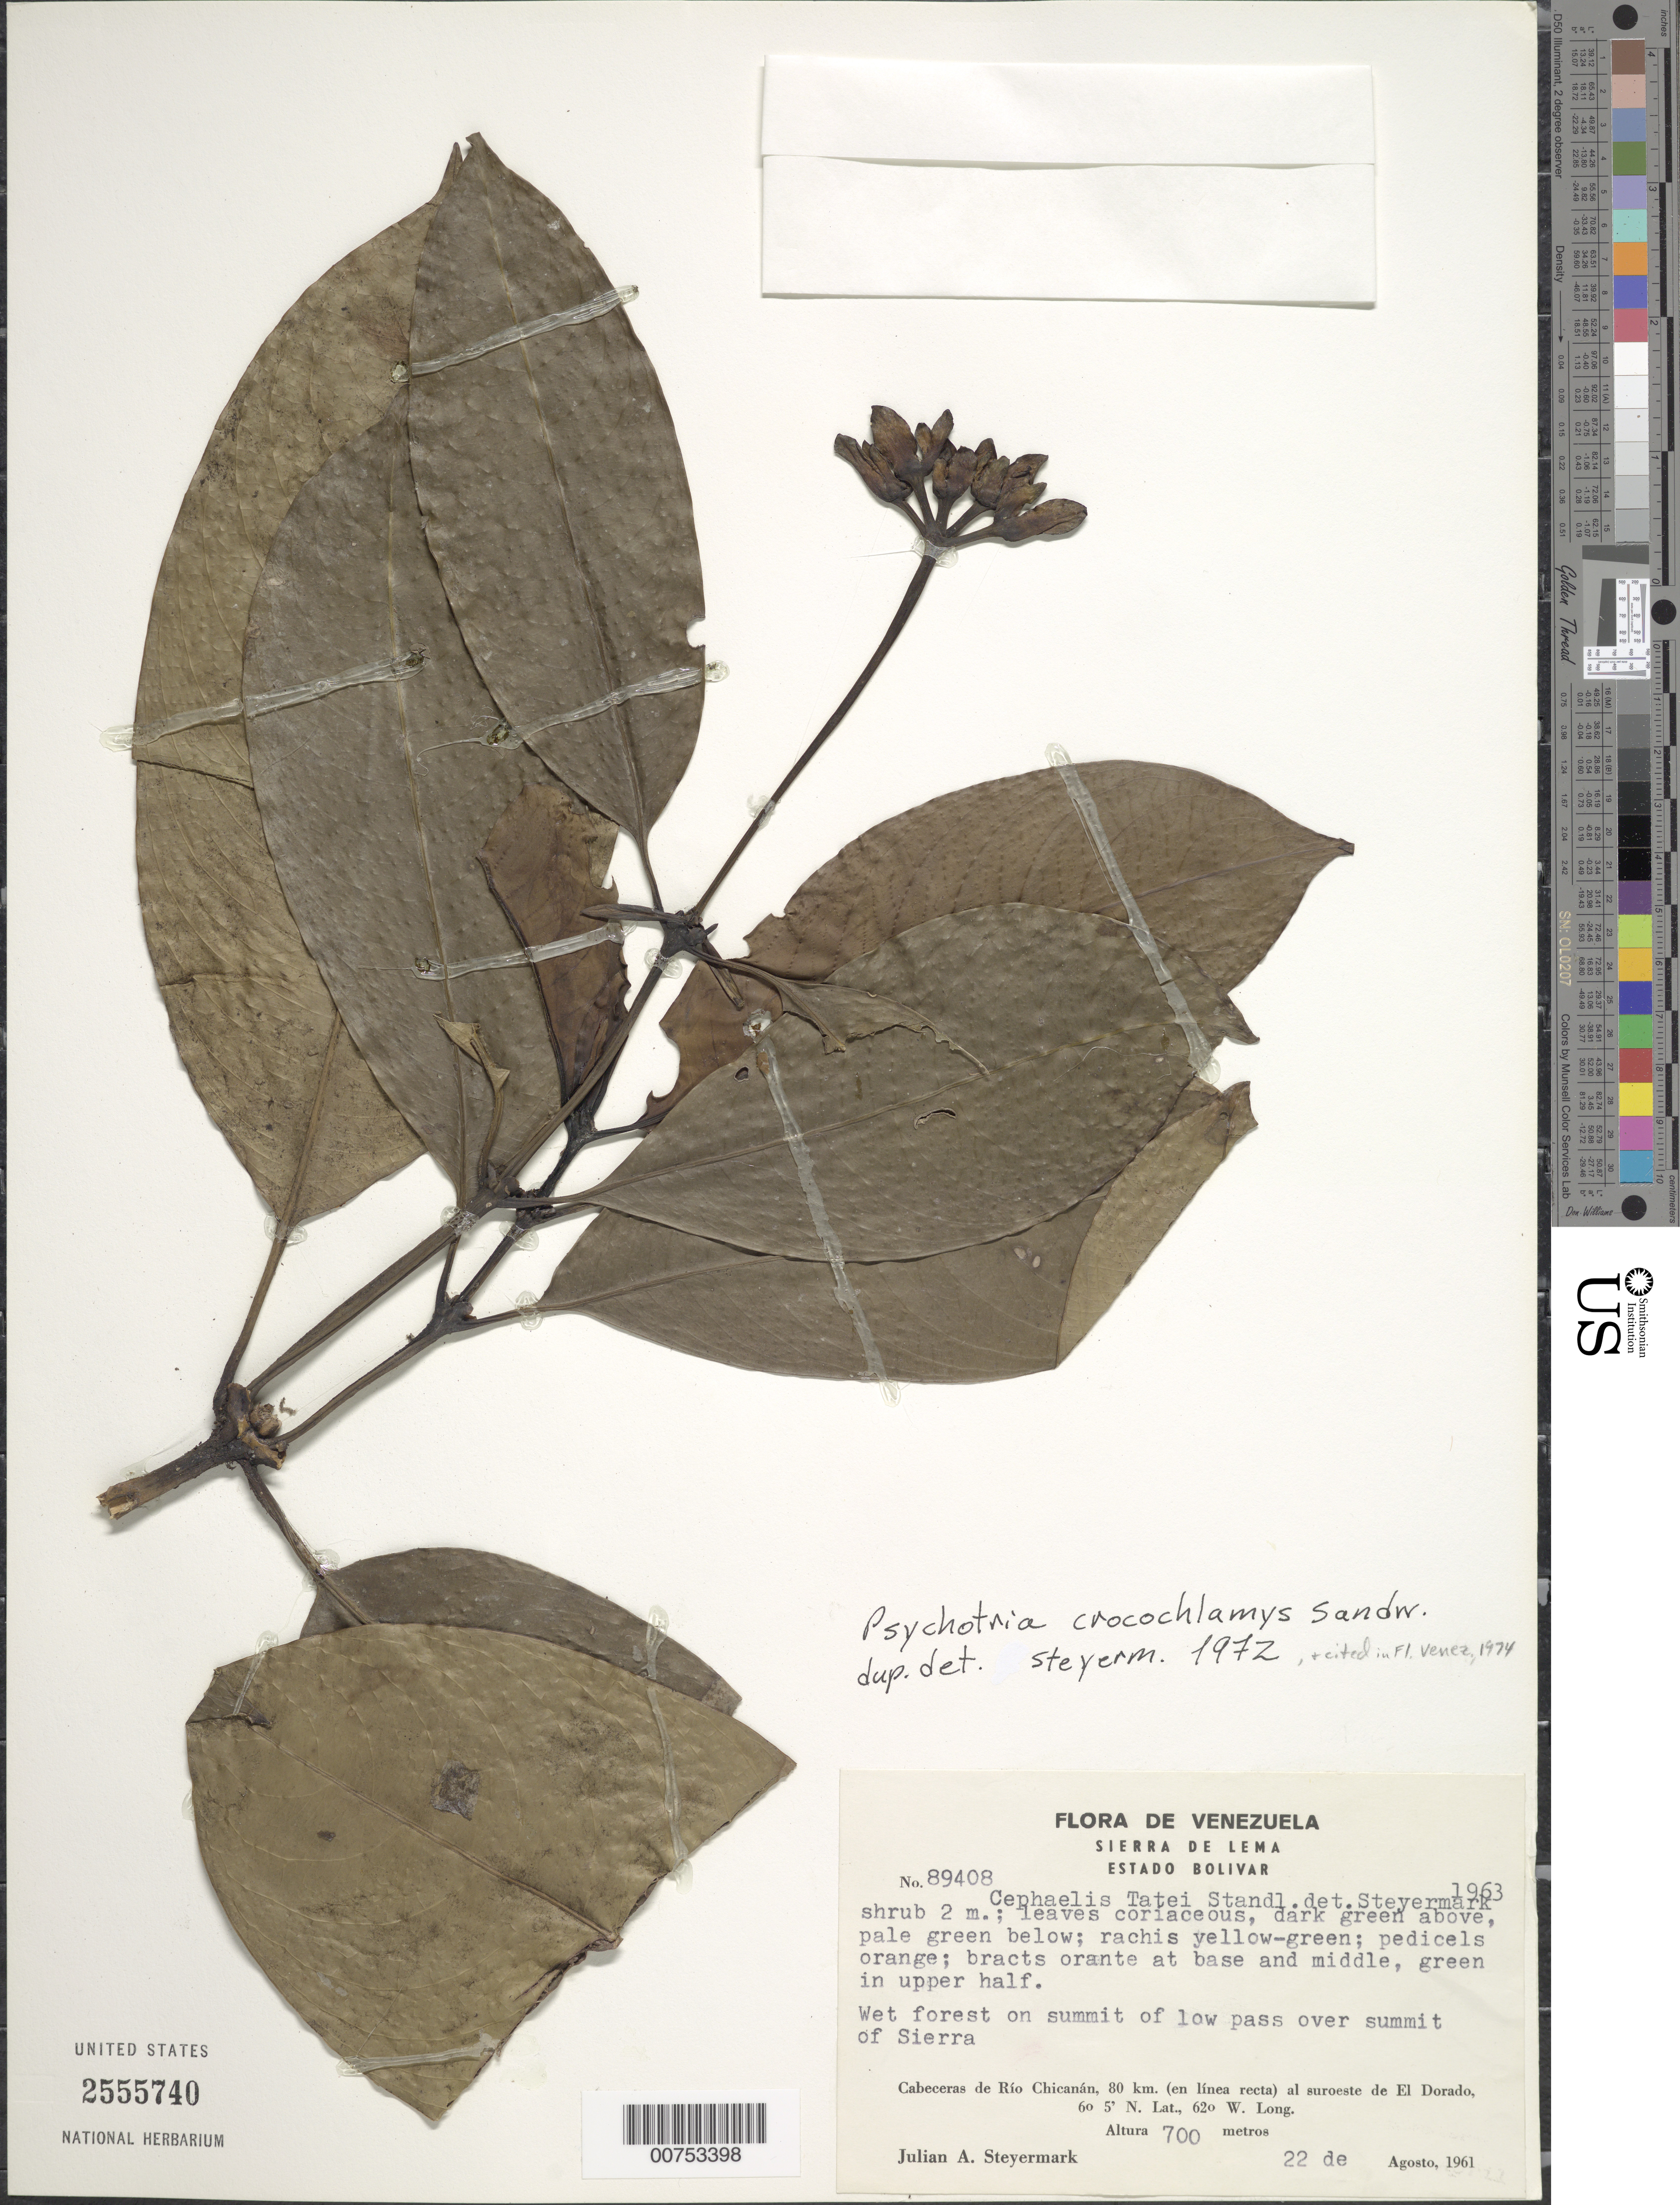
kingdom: Plantae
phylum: Tracheophyta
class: Magnoliopsida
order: Gentianales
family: Rubiaceae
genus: Psychotria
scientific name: Psychotria crocochlamys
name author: Sandwith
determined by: Steyermark, Julian A., (VEN)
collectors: J. Steyermark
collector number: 89408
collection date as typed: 22-Aug-61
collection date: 1961-08-22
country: Venezuela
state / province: Bolívar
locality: Sierra de Lema; Cabeceras de Río Chicanán, 80 km (in a straight line) to southwest of El Dorado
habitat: Wet forest on summit of low pass over summit of Sierra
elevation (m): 700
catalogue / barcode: US 2555740